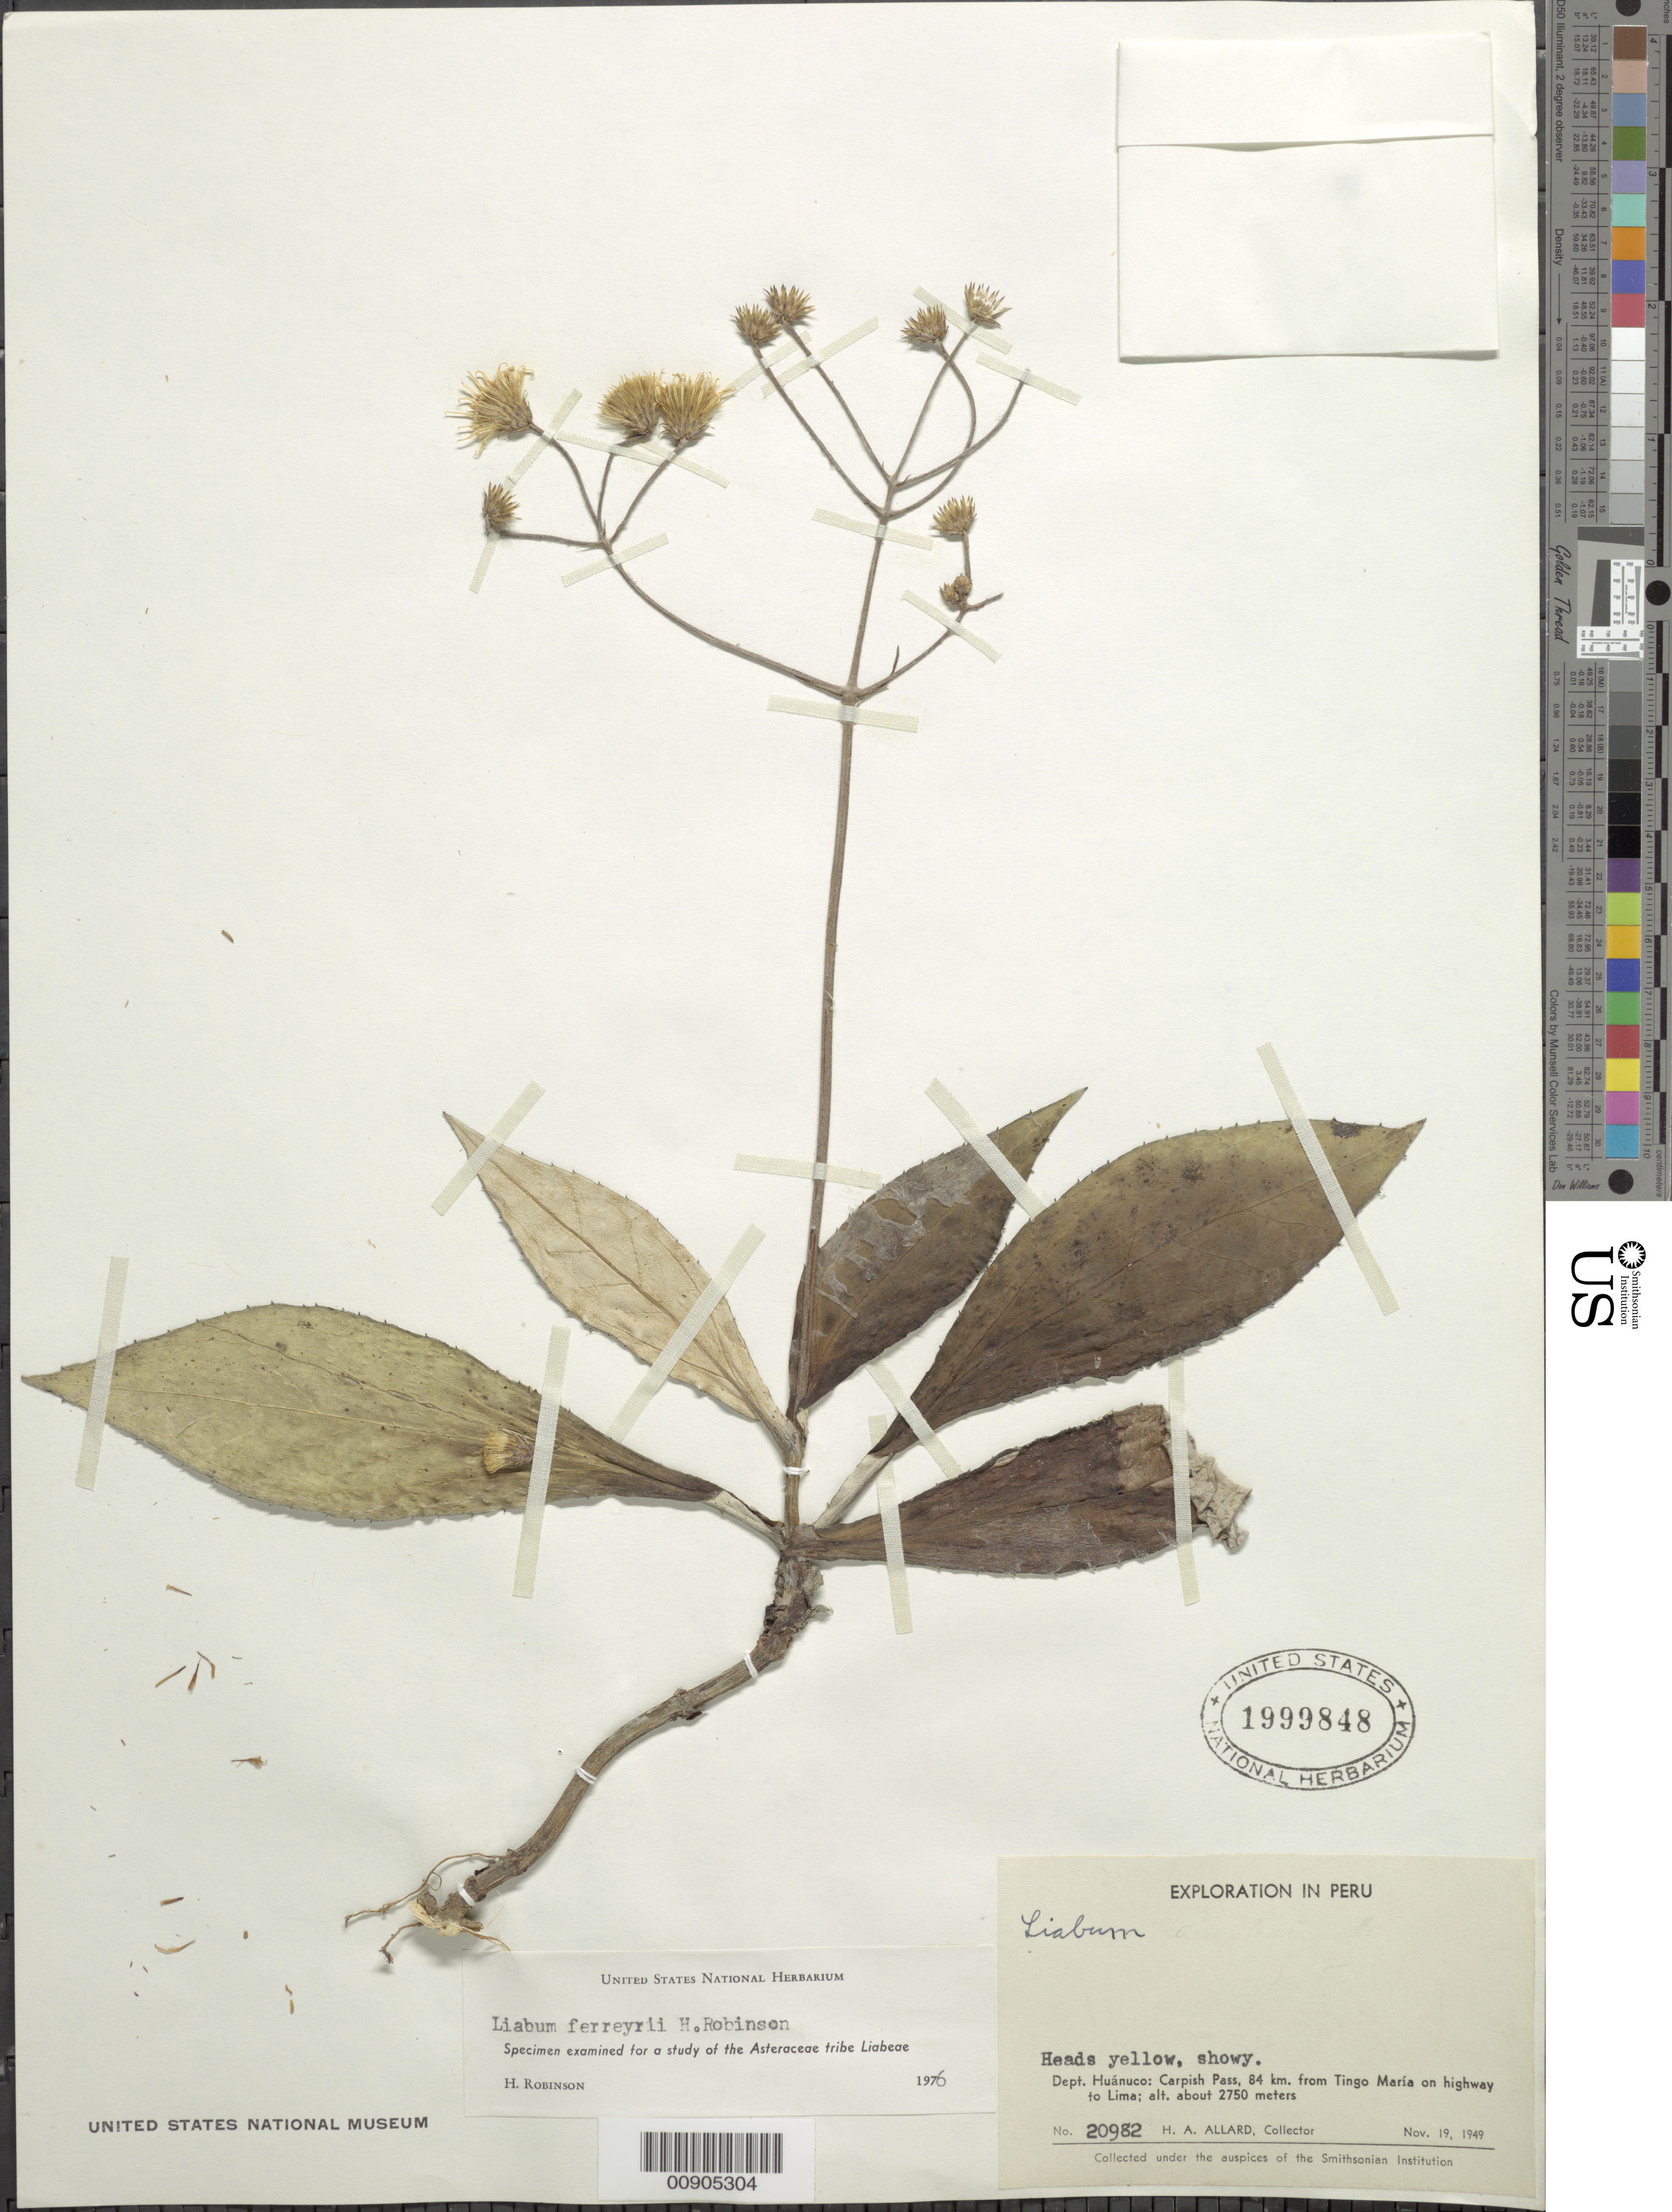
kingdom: Plantae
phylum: Tracheophyta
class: Magnoliopsida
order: Asterales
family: Asteraceae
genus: Liabum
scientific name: Liabum ferreyrae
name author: H. Rob.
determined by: Robinson, Harold E., (US)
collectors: H. A. Allard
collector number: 20982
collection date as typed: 19 November 1949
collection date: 1949-11-19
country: Peru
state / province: Huánuco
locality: Dpto. Huánuco, Carpish Pass, 84 km from Tingo María on highway to Lima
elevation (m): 2750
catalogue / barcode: US 1999848